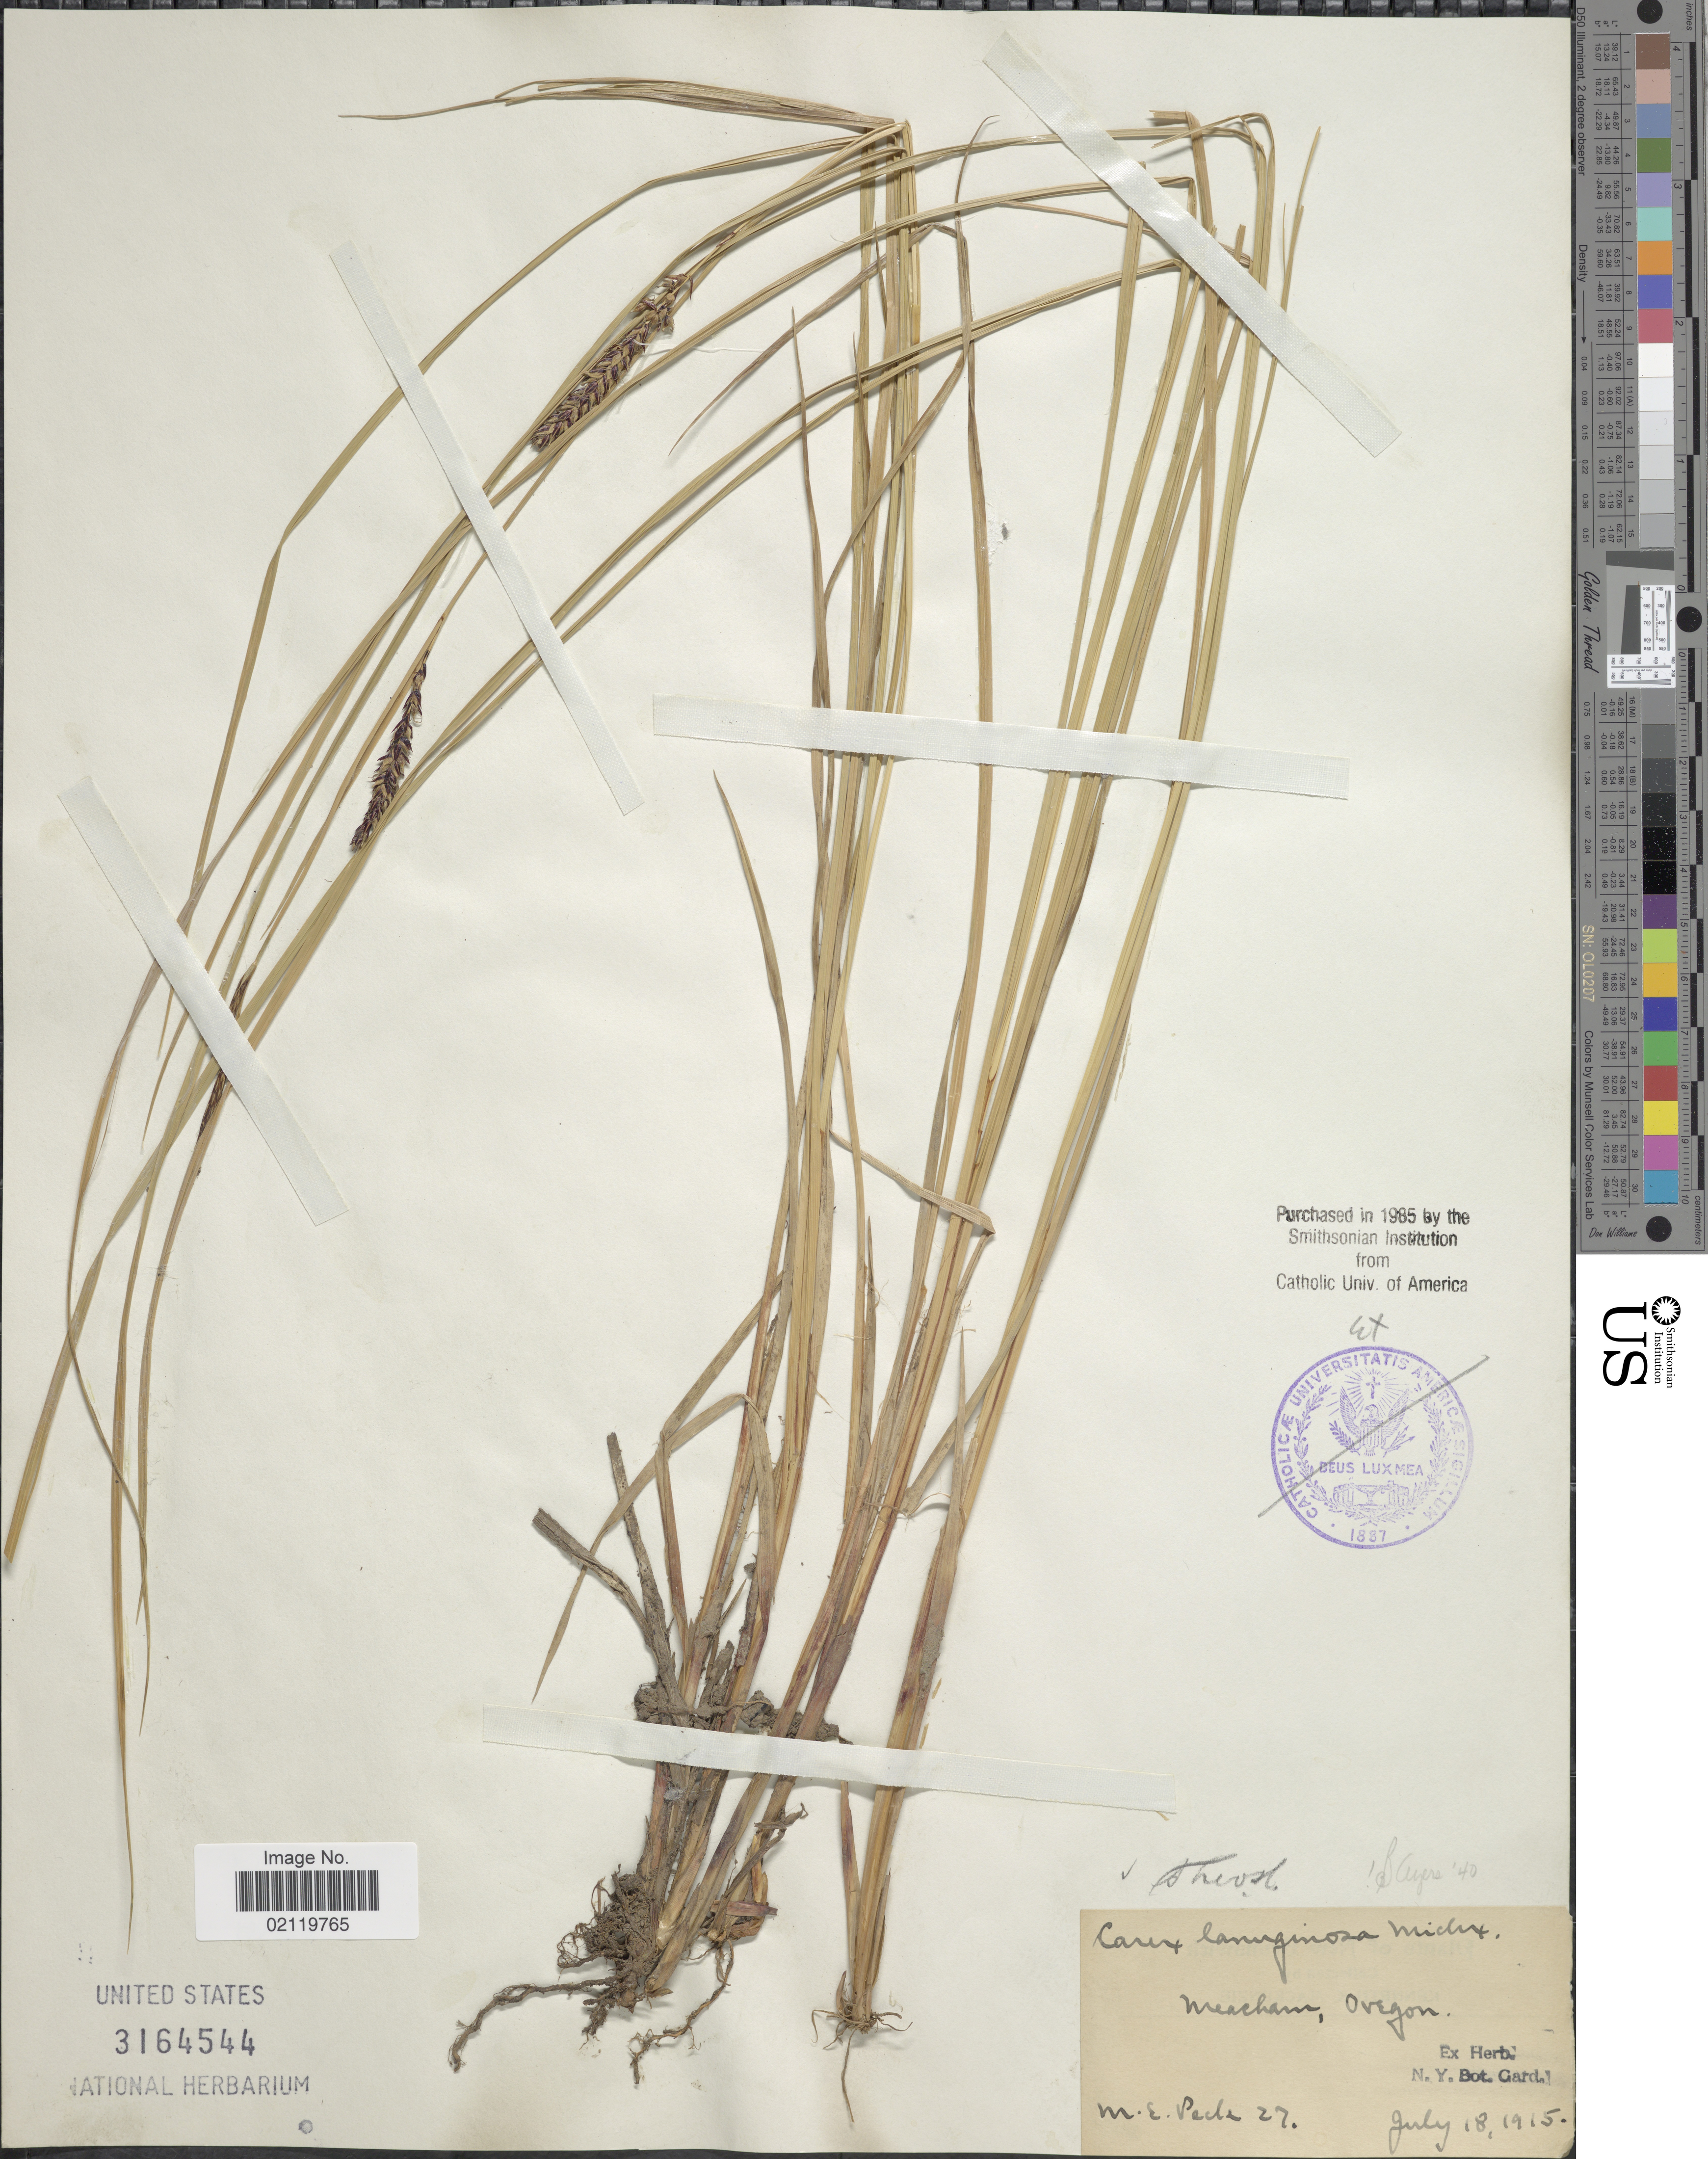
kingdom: Plantae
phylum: Tracheophyta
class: Liliopsida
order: Poales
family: Cyperaceae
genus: Carex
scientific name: Carex pellita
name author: Muhl. ex Willd.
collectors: M. E. Peck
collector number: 27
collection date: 1915-07-18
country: United States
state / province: Oregon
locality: Meacham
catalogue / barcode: US 3164544